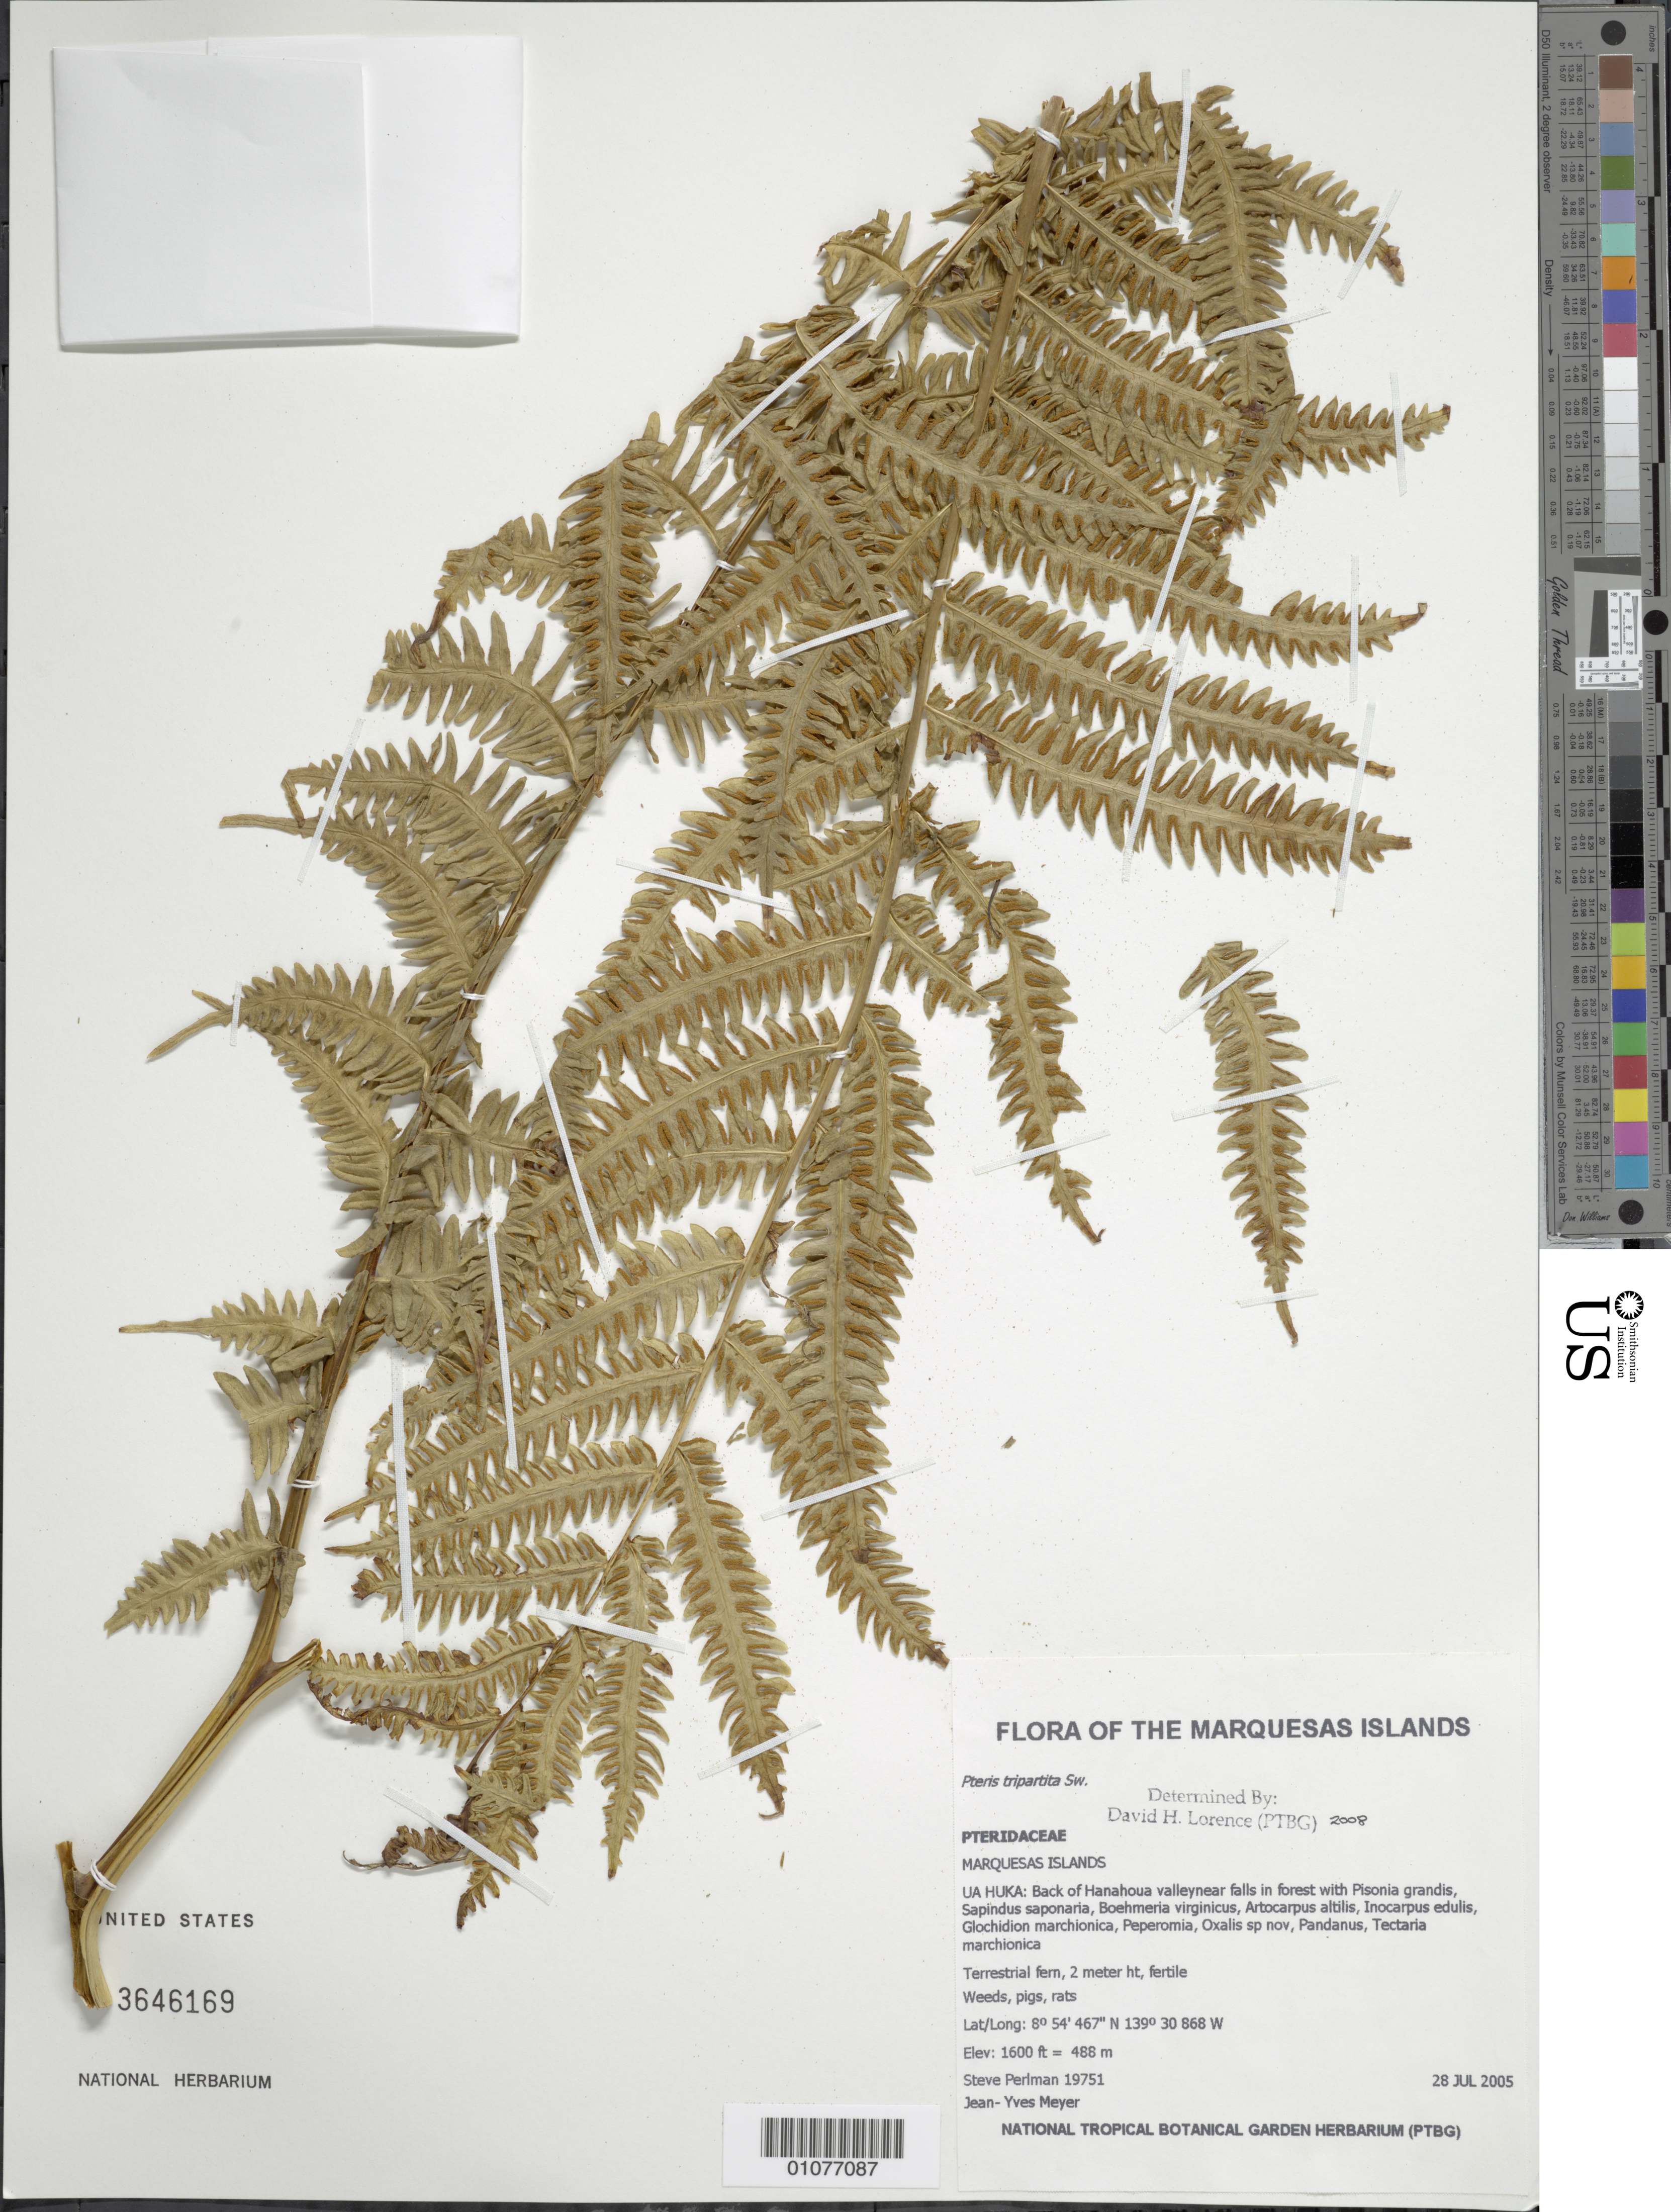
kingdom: Plantae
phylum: Tracheophyta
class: Polypodiopsida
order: Polypodiales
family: Pteridaceae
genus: Pteris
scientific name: Pteris tripartita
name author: Sw.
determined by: Lorence, David H., (PTBG), National Tropical Botanical Garden (UNITED STATES)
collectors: S. P. Perlman & J.-Y. Meyer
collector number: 19751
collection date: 2005-07-28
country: French Polynesia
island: Ua Huka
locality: Back of Hanahoua Valley near falls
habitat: In forest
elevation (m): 488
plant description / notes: Weeds, pigs, rats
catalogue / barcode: US 3646169